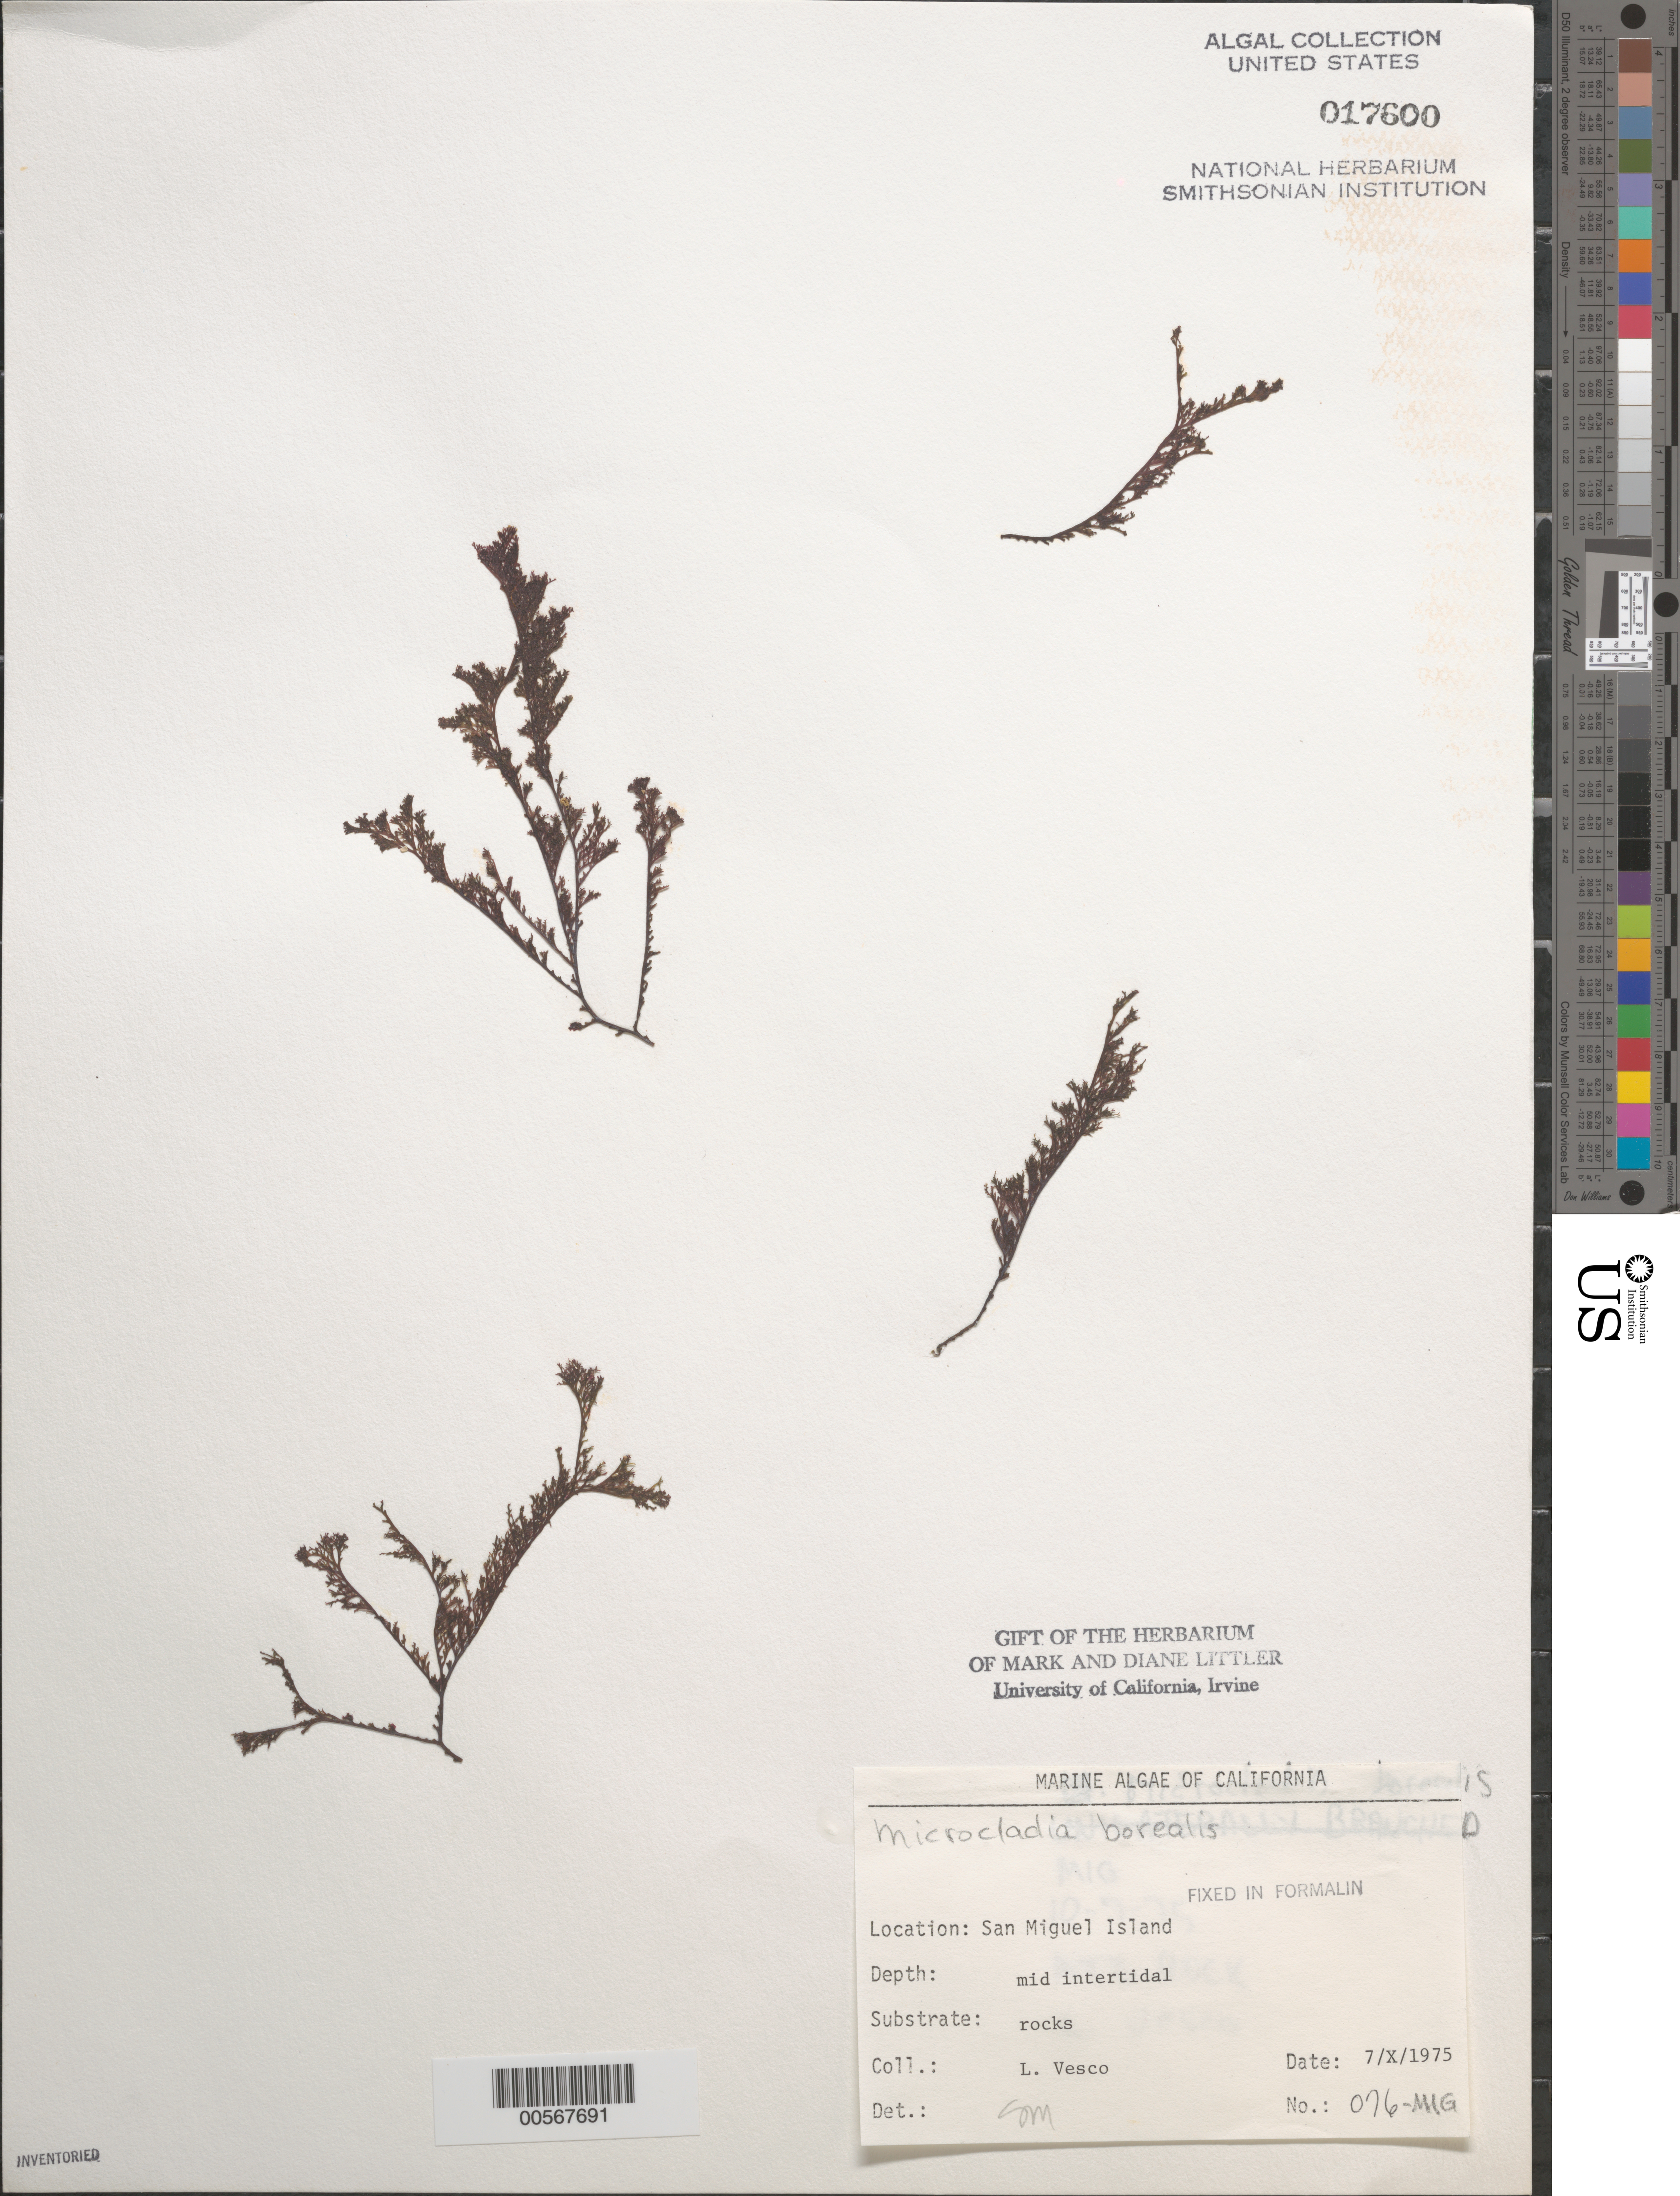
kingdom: Plantae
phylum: Rhodophyta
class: Florideophyceae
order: Ceramiales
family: Ceramiaceae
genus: Microcladia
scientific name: Microcladia borealis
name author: Rupr.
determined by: Murray, S. N.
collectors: L. Vesco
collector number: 076-mig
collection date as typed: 07 Oct 1975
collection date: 1975-10-07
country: United States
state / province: California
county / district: Santa Barbara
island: San Miguel Island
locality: Cuyler Harbor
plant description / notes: BLM-SOCALBIGHT Rocky Intertidal Survey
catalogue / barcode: US 17600